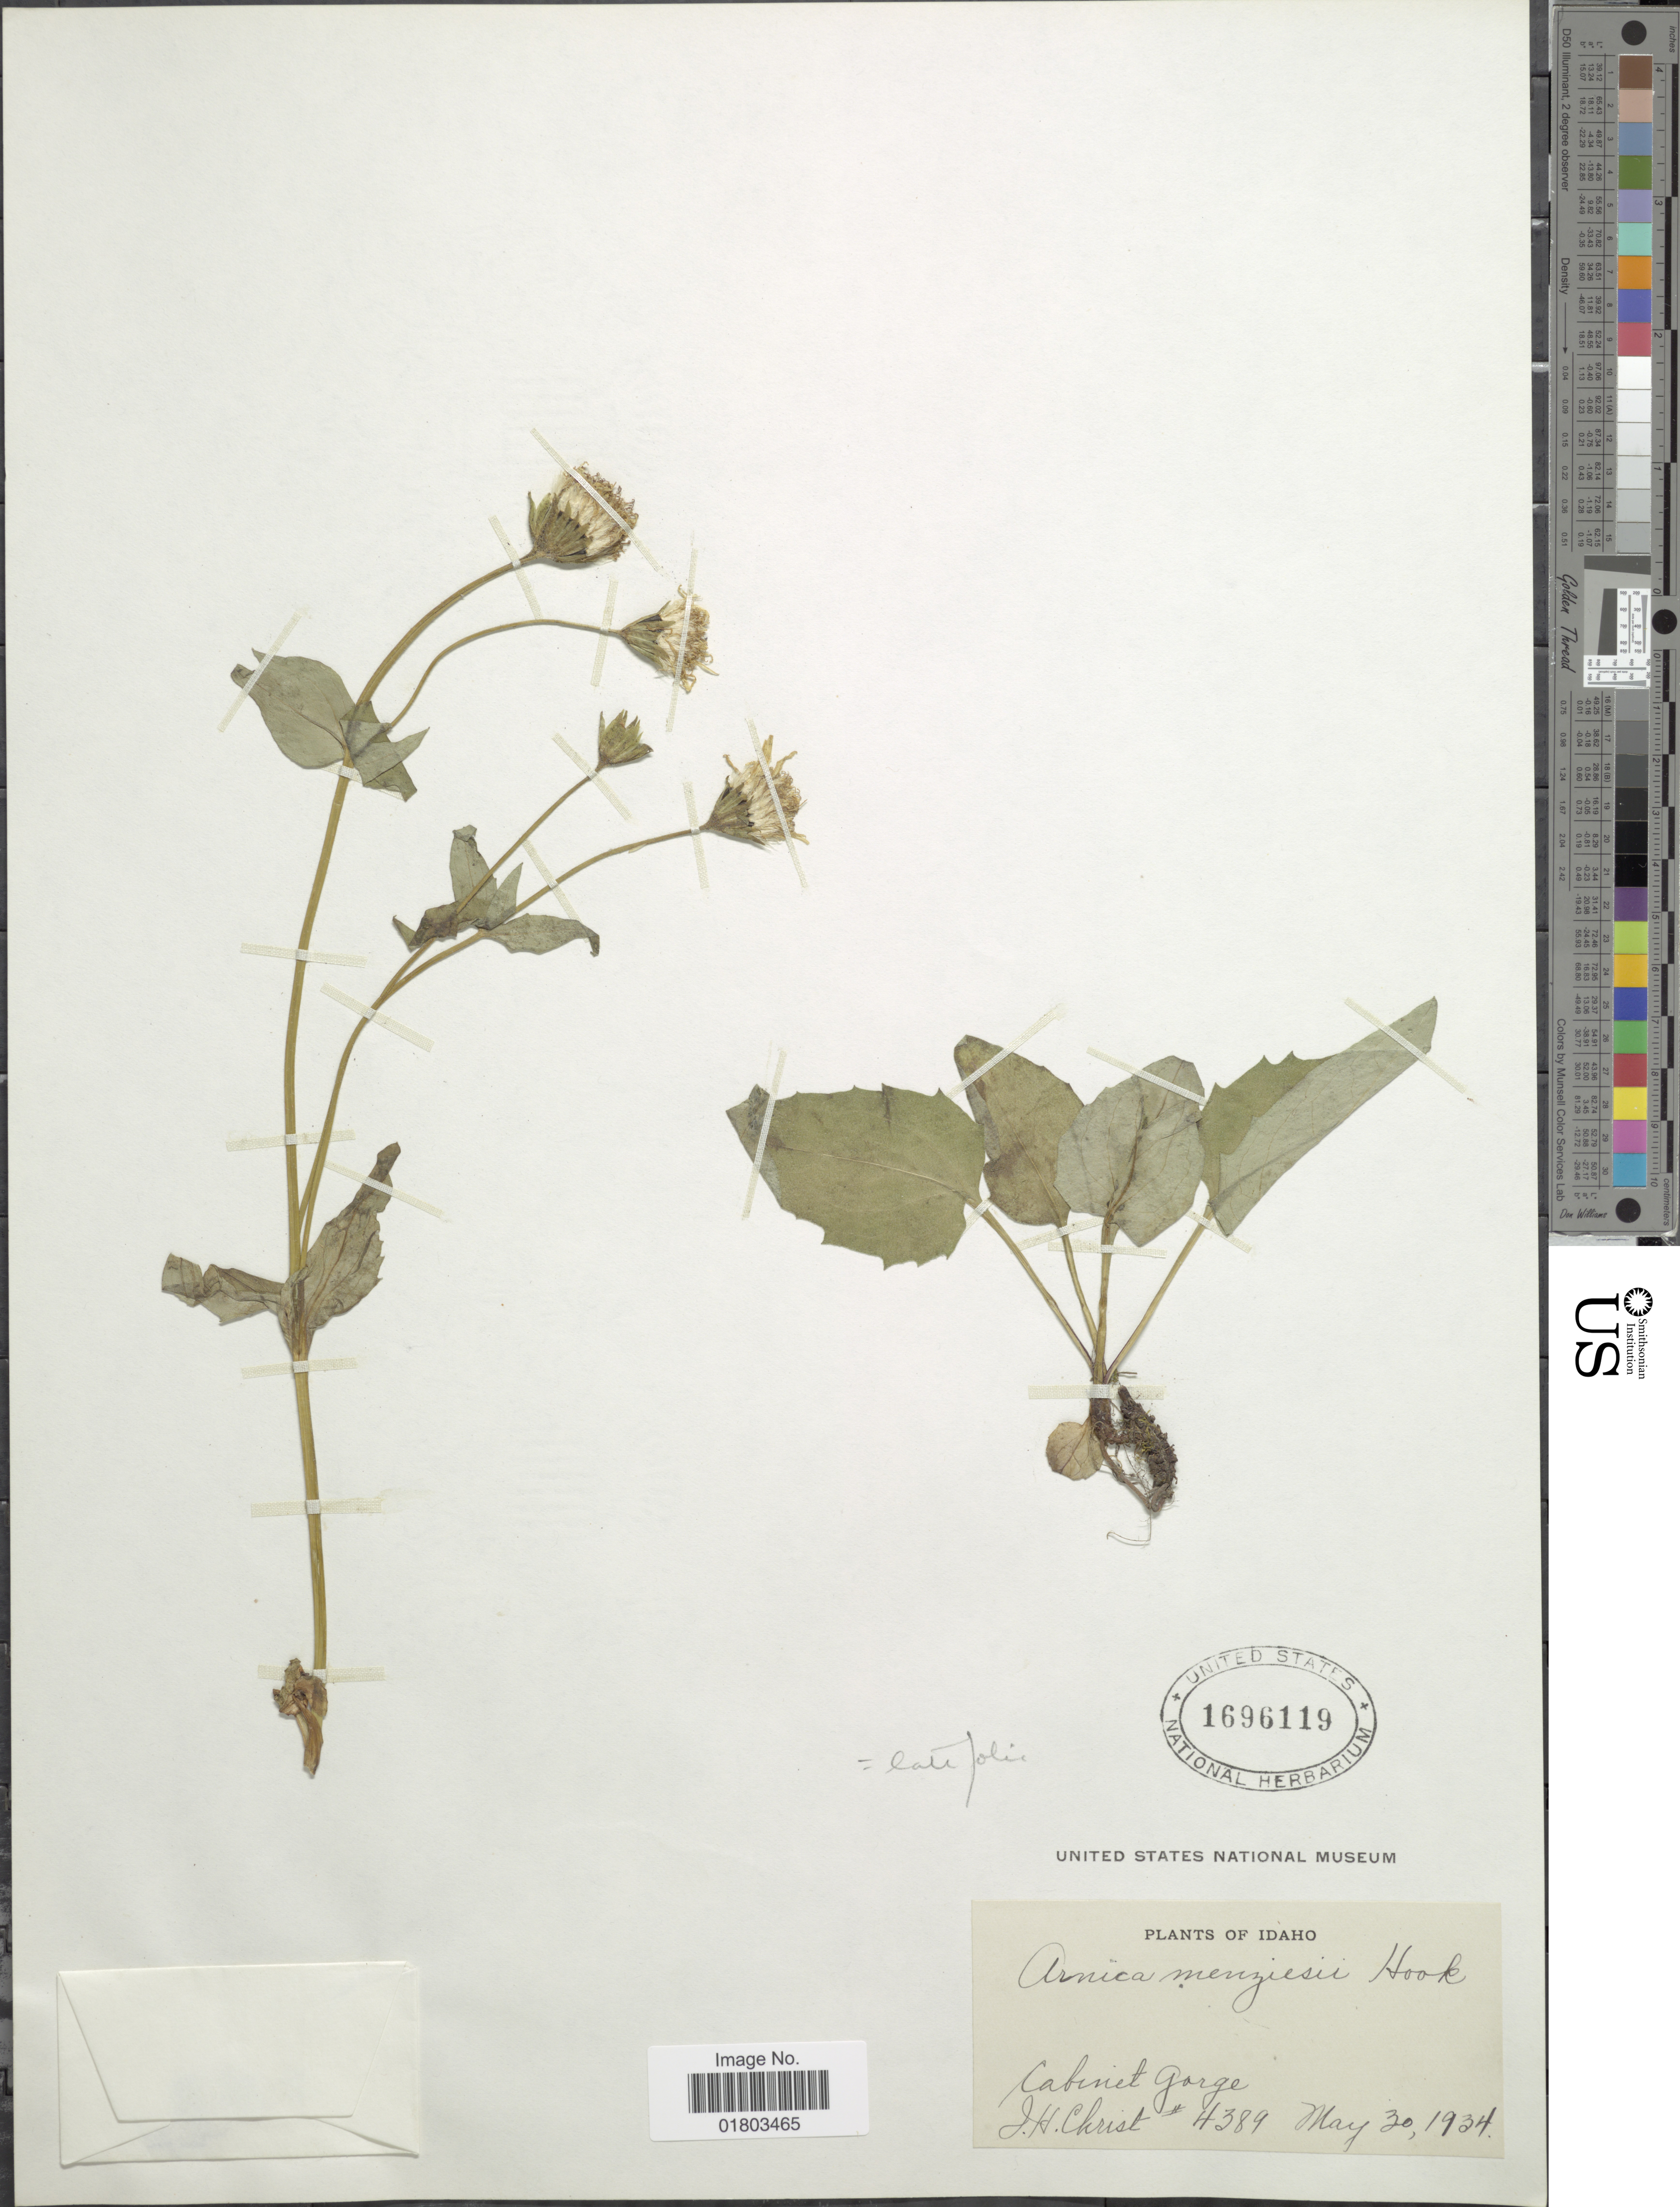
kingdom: Plantae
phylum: Tracheophyta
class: Magnoliopsida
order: Asterales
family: Asteraceae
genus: Arnica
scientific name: Arnica latifolia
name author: Bong.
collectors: J. H. Christ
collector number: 4389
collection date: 1934-05-30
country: United States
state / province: Idaho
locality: Cabinet gorge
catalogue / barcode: US 1696119